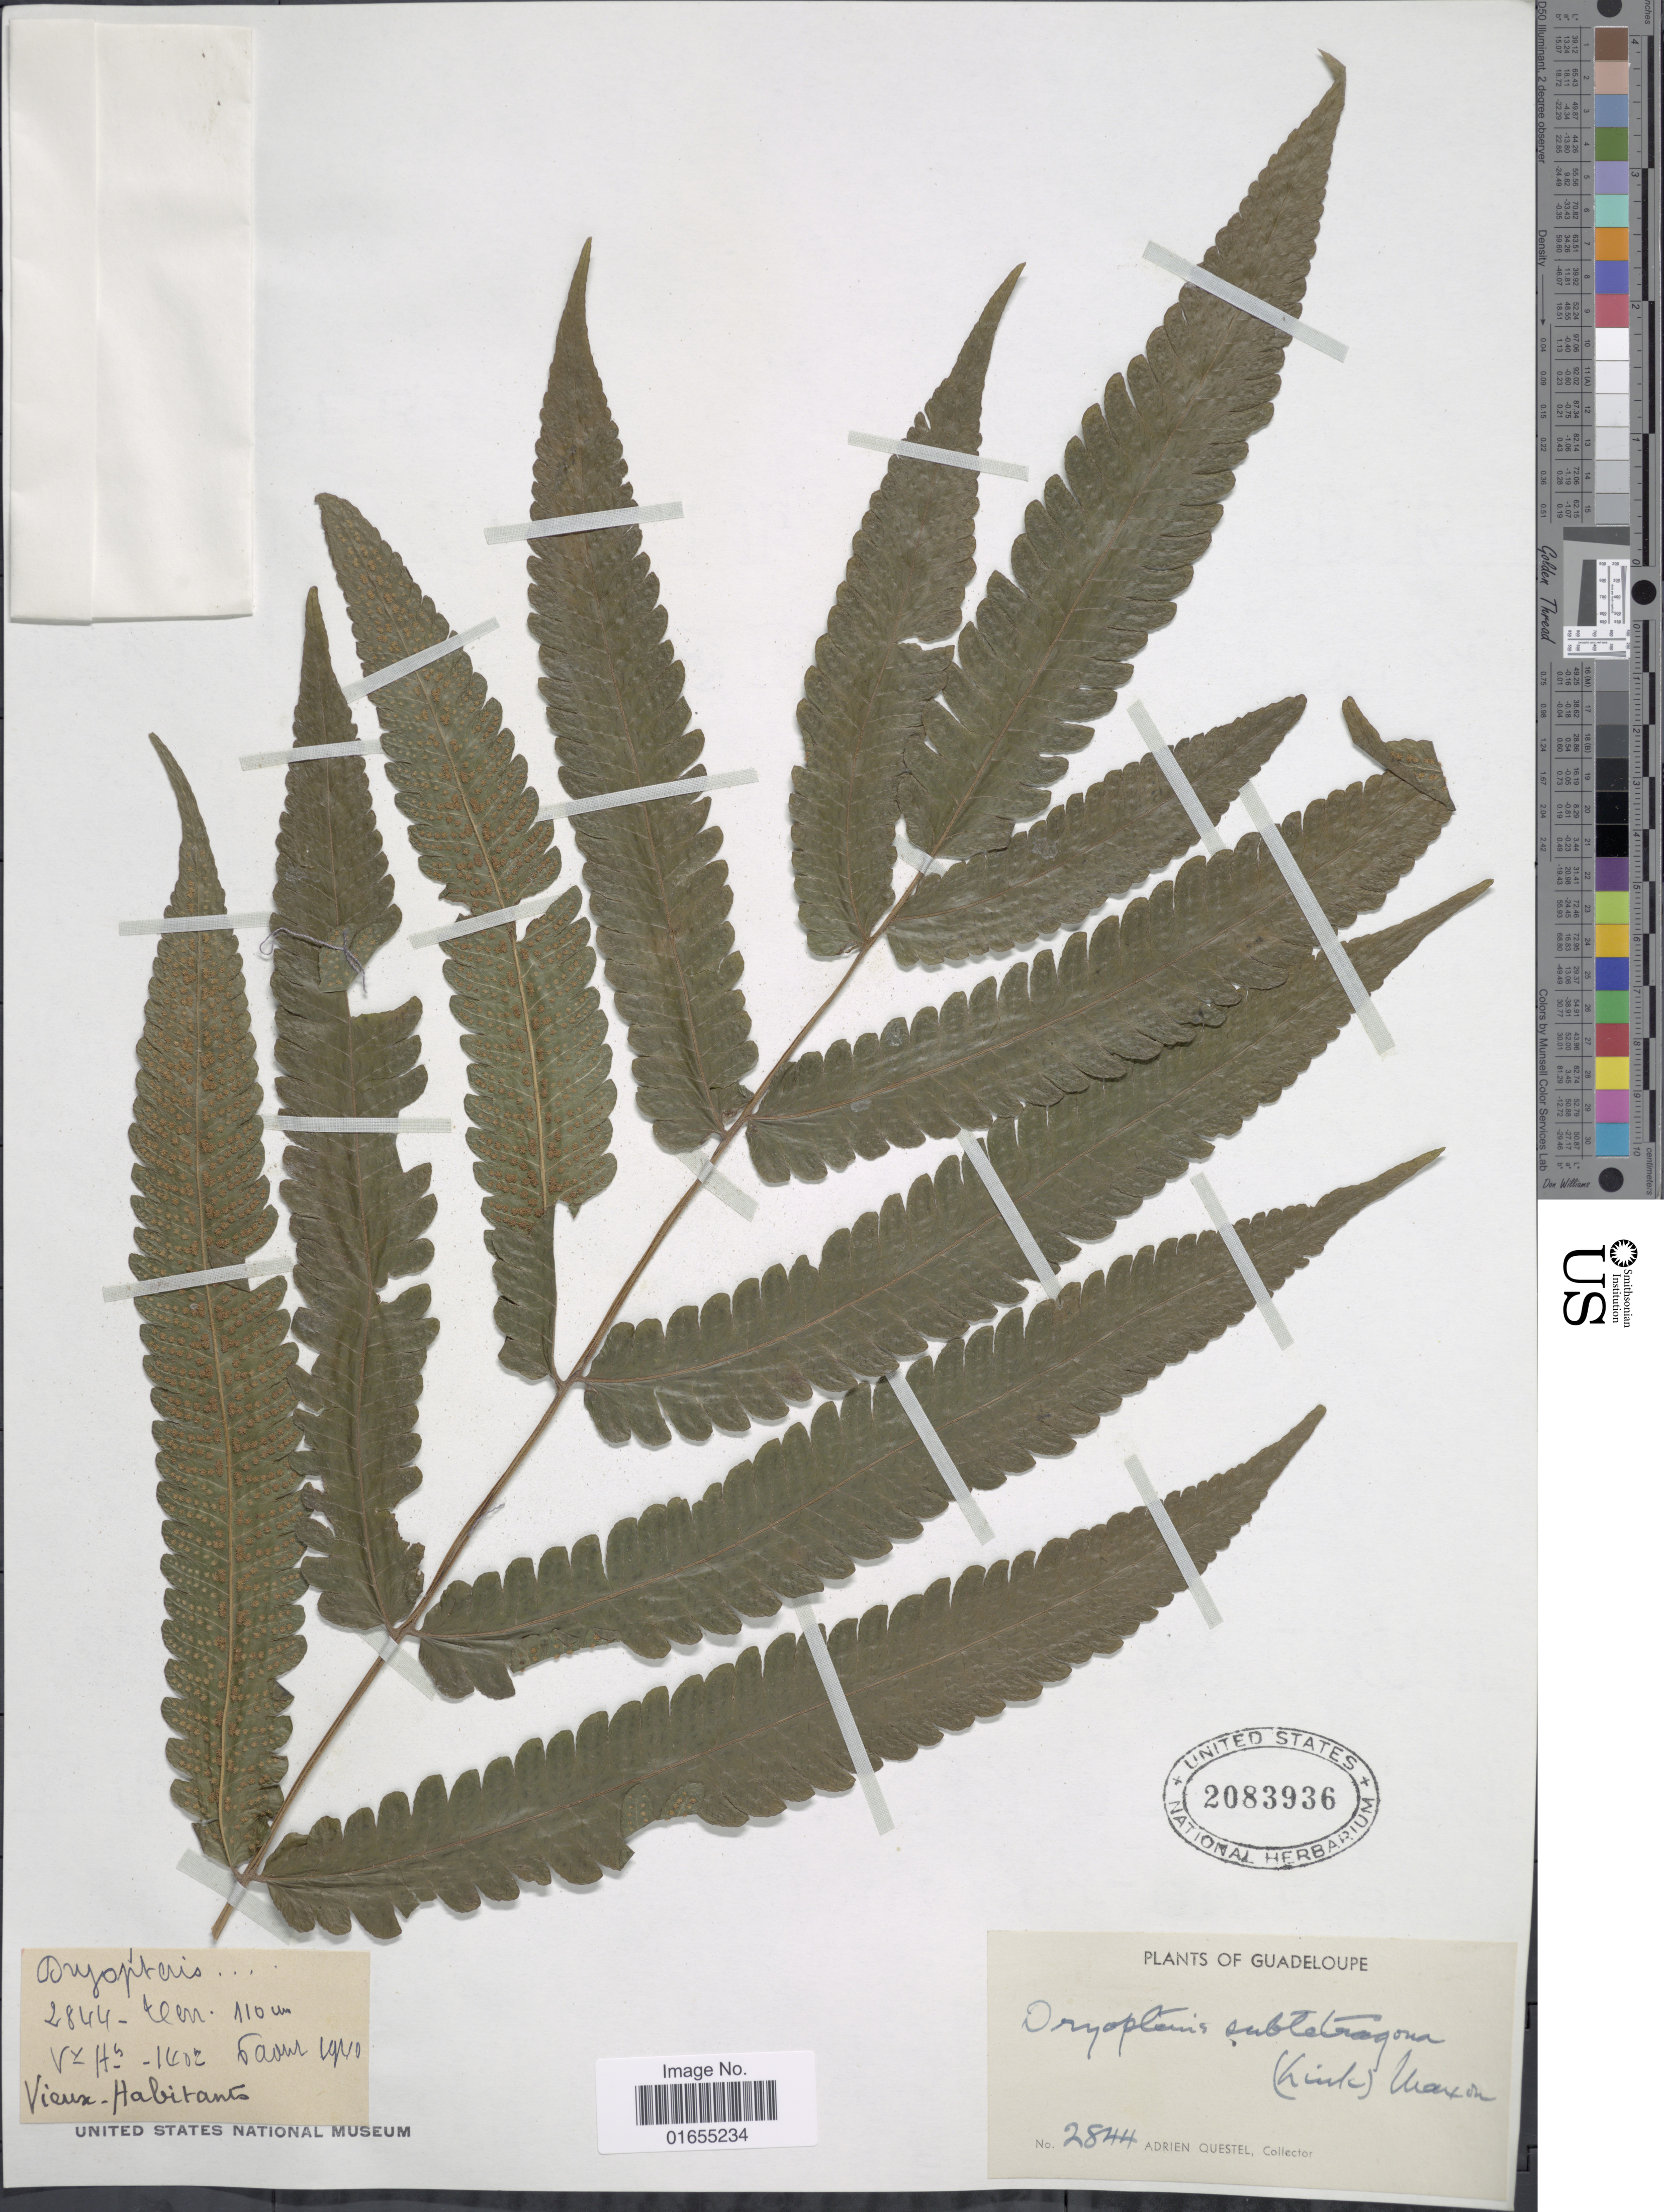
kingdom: Plantae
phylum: Tracheophyta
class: Polypodiopsida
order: Polypodiales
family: Thelypteridaceae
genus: Goniopteris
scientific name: Goniopteris tetragona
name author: (C. Presl) Sw.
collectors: A. Questel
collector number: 2844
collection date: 1940-04-06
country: Guadeloupe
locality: Vieux-Habitants.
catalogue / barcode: US 2083936